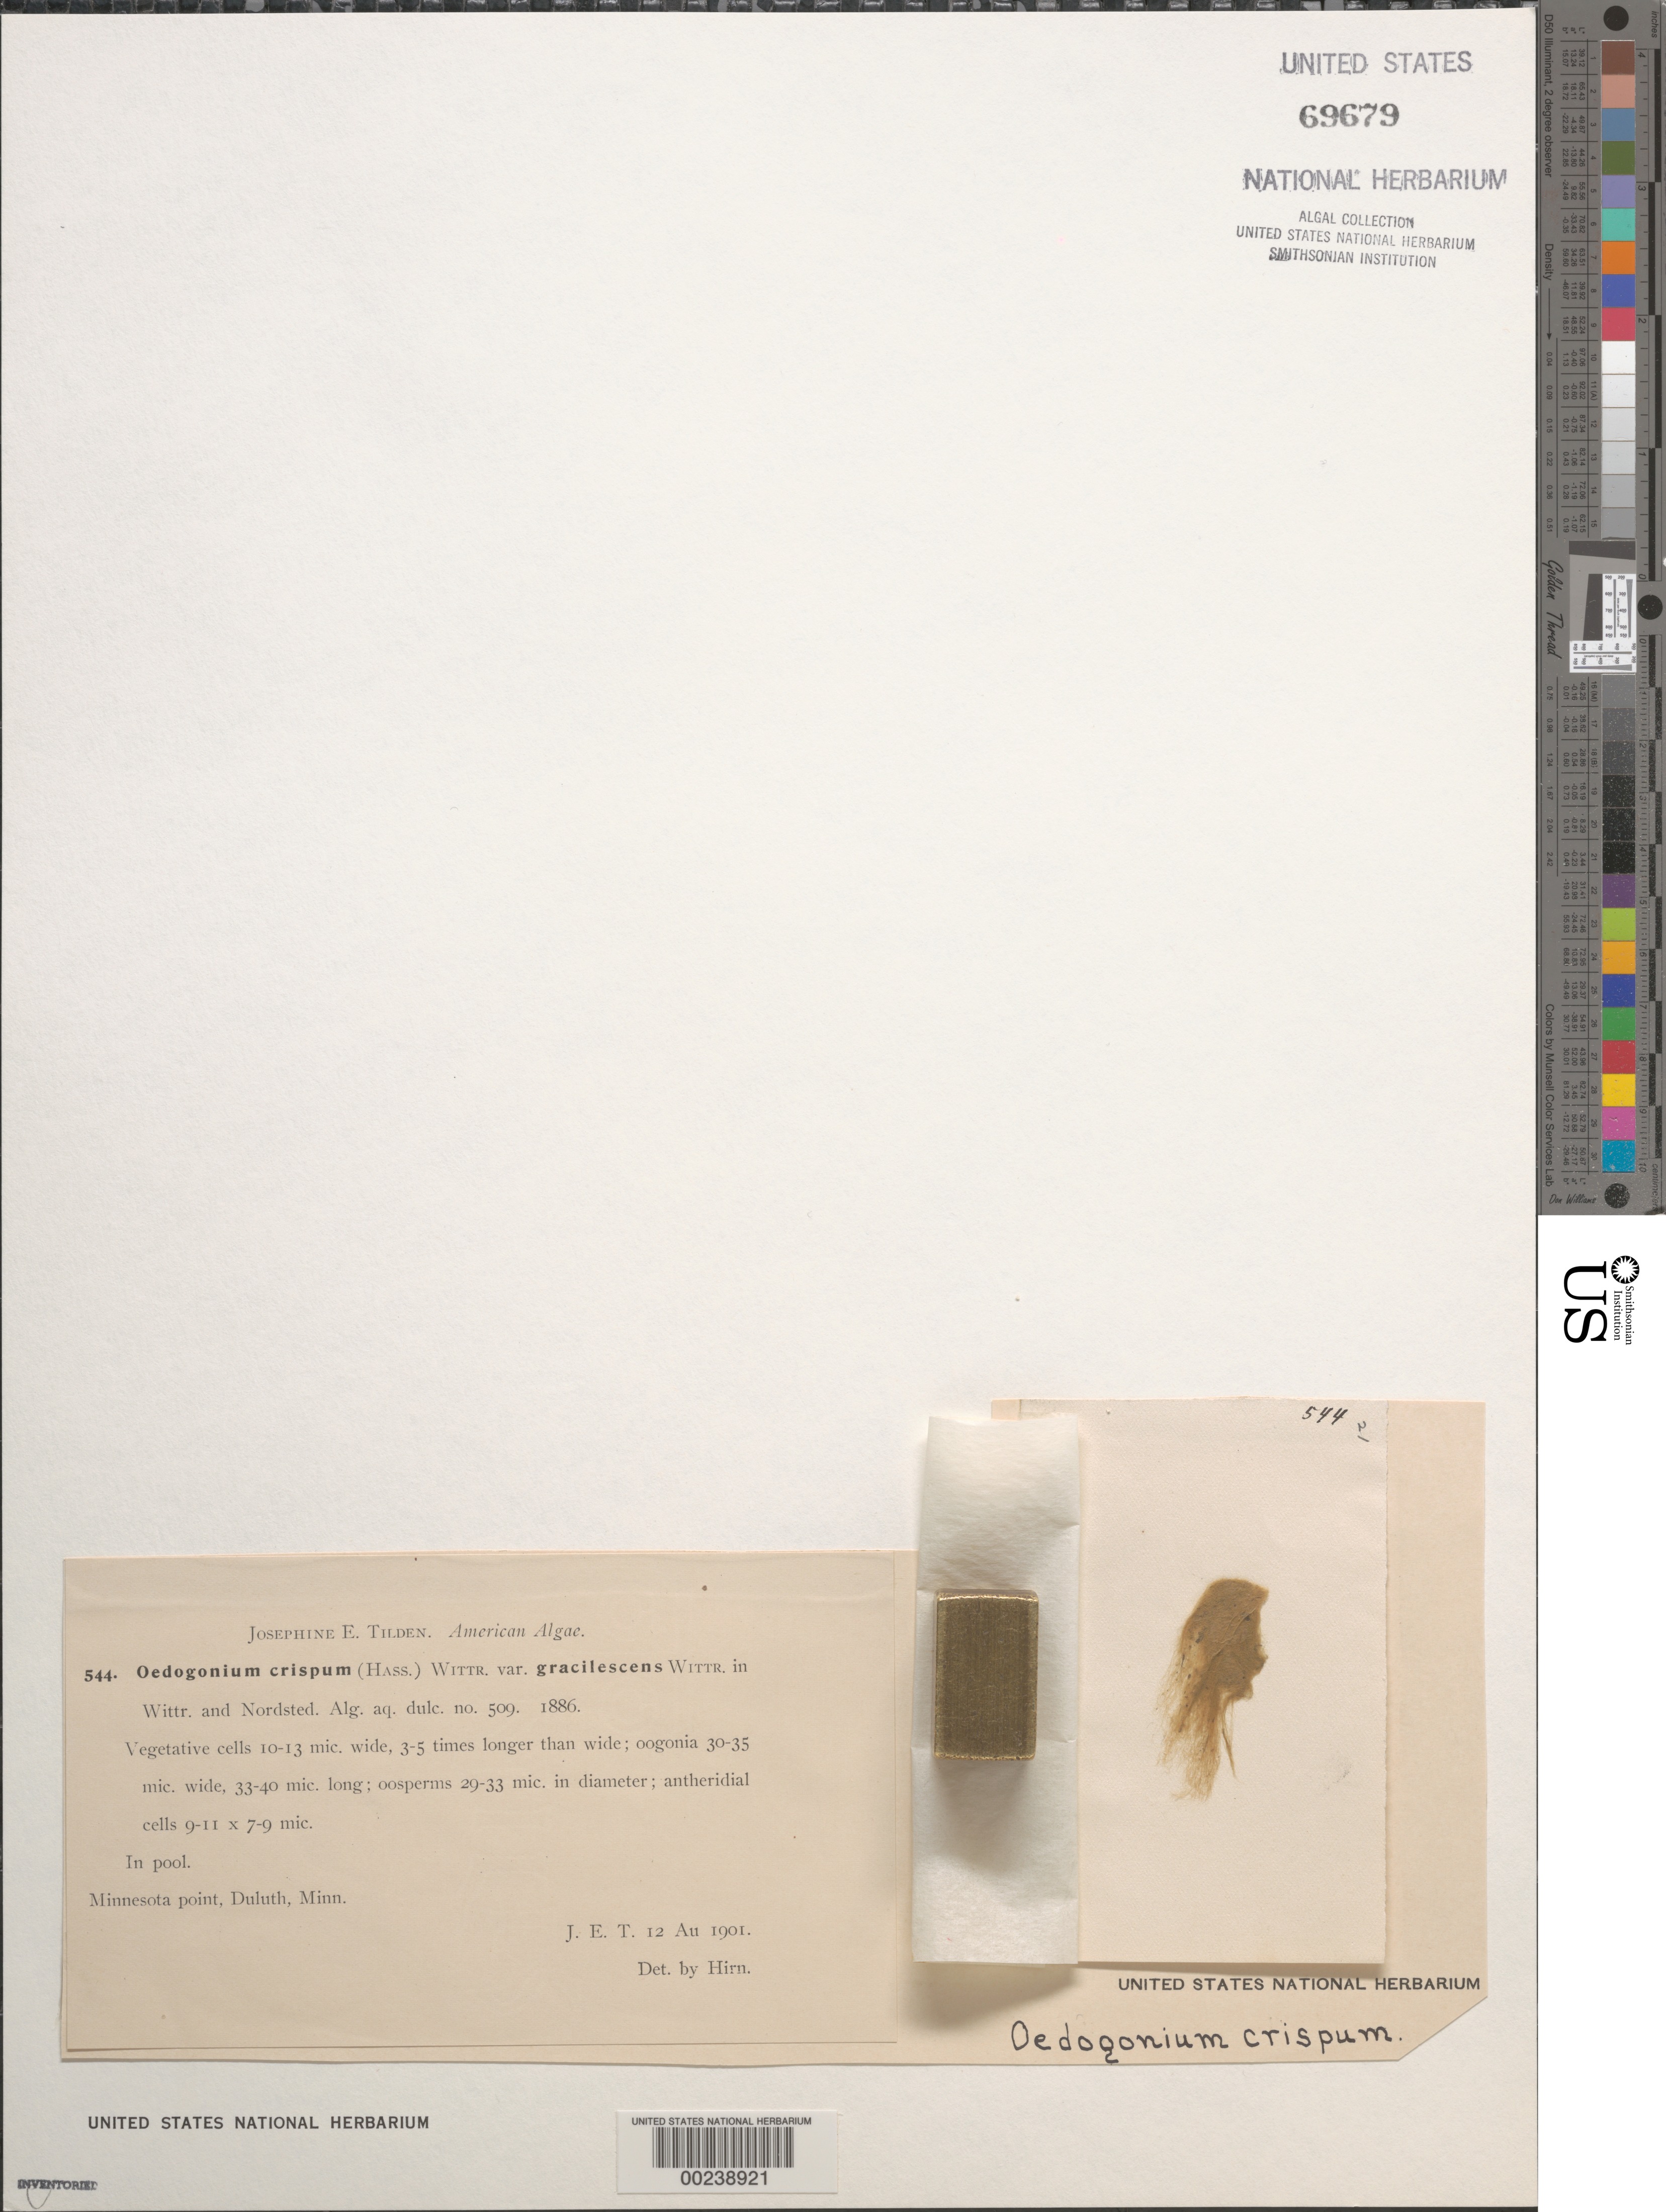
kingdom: Plantae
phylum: Chlorophyta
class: Chlorophyceae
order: Oedogoniales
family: Oedogoniaceae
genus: Oedogonium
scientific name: Oedogonium crispum var. gracilescens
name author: Wittr. in Wittr. & Nordstedt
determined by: Hirn, K. E.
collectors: J. E. Tilden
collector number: JET 544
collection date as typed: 12 Aug 1901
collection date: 1901-08-12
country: United States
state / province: Minnesota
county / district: St. Louis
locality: Duluth, Minnesota Point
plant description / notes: Tilden, American Algae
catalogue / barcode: US 69679